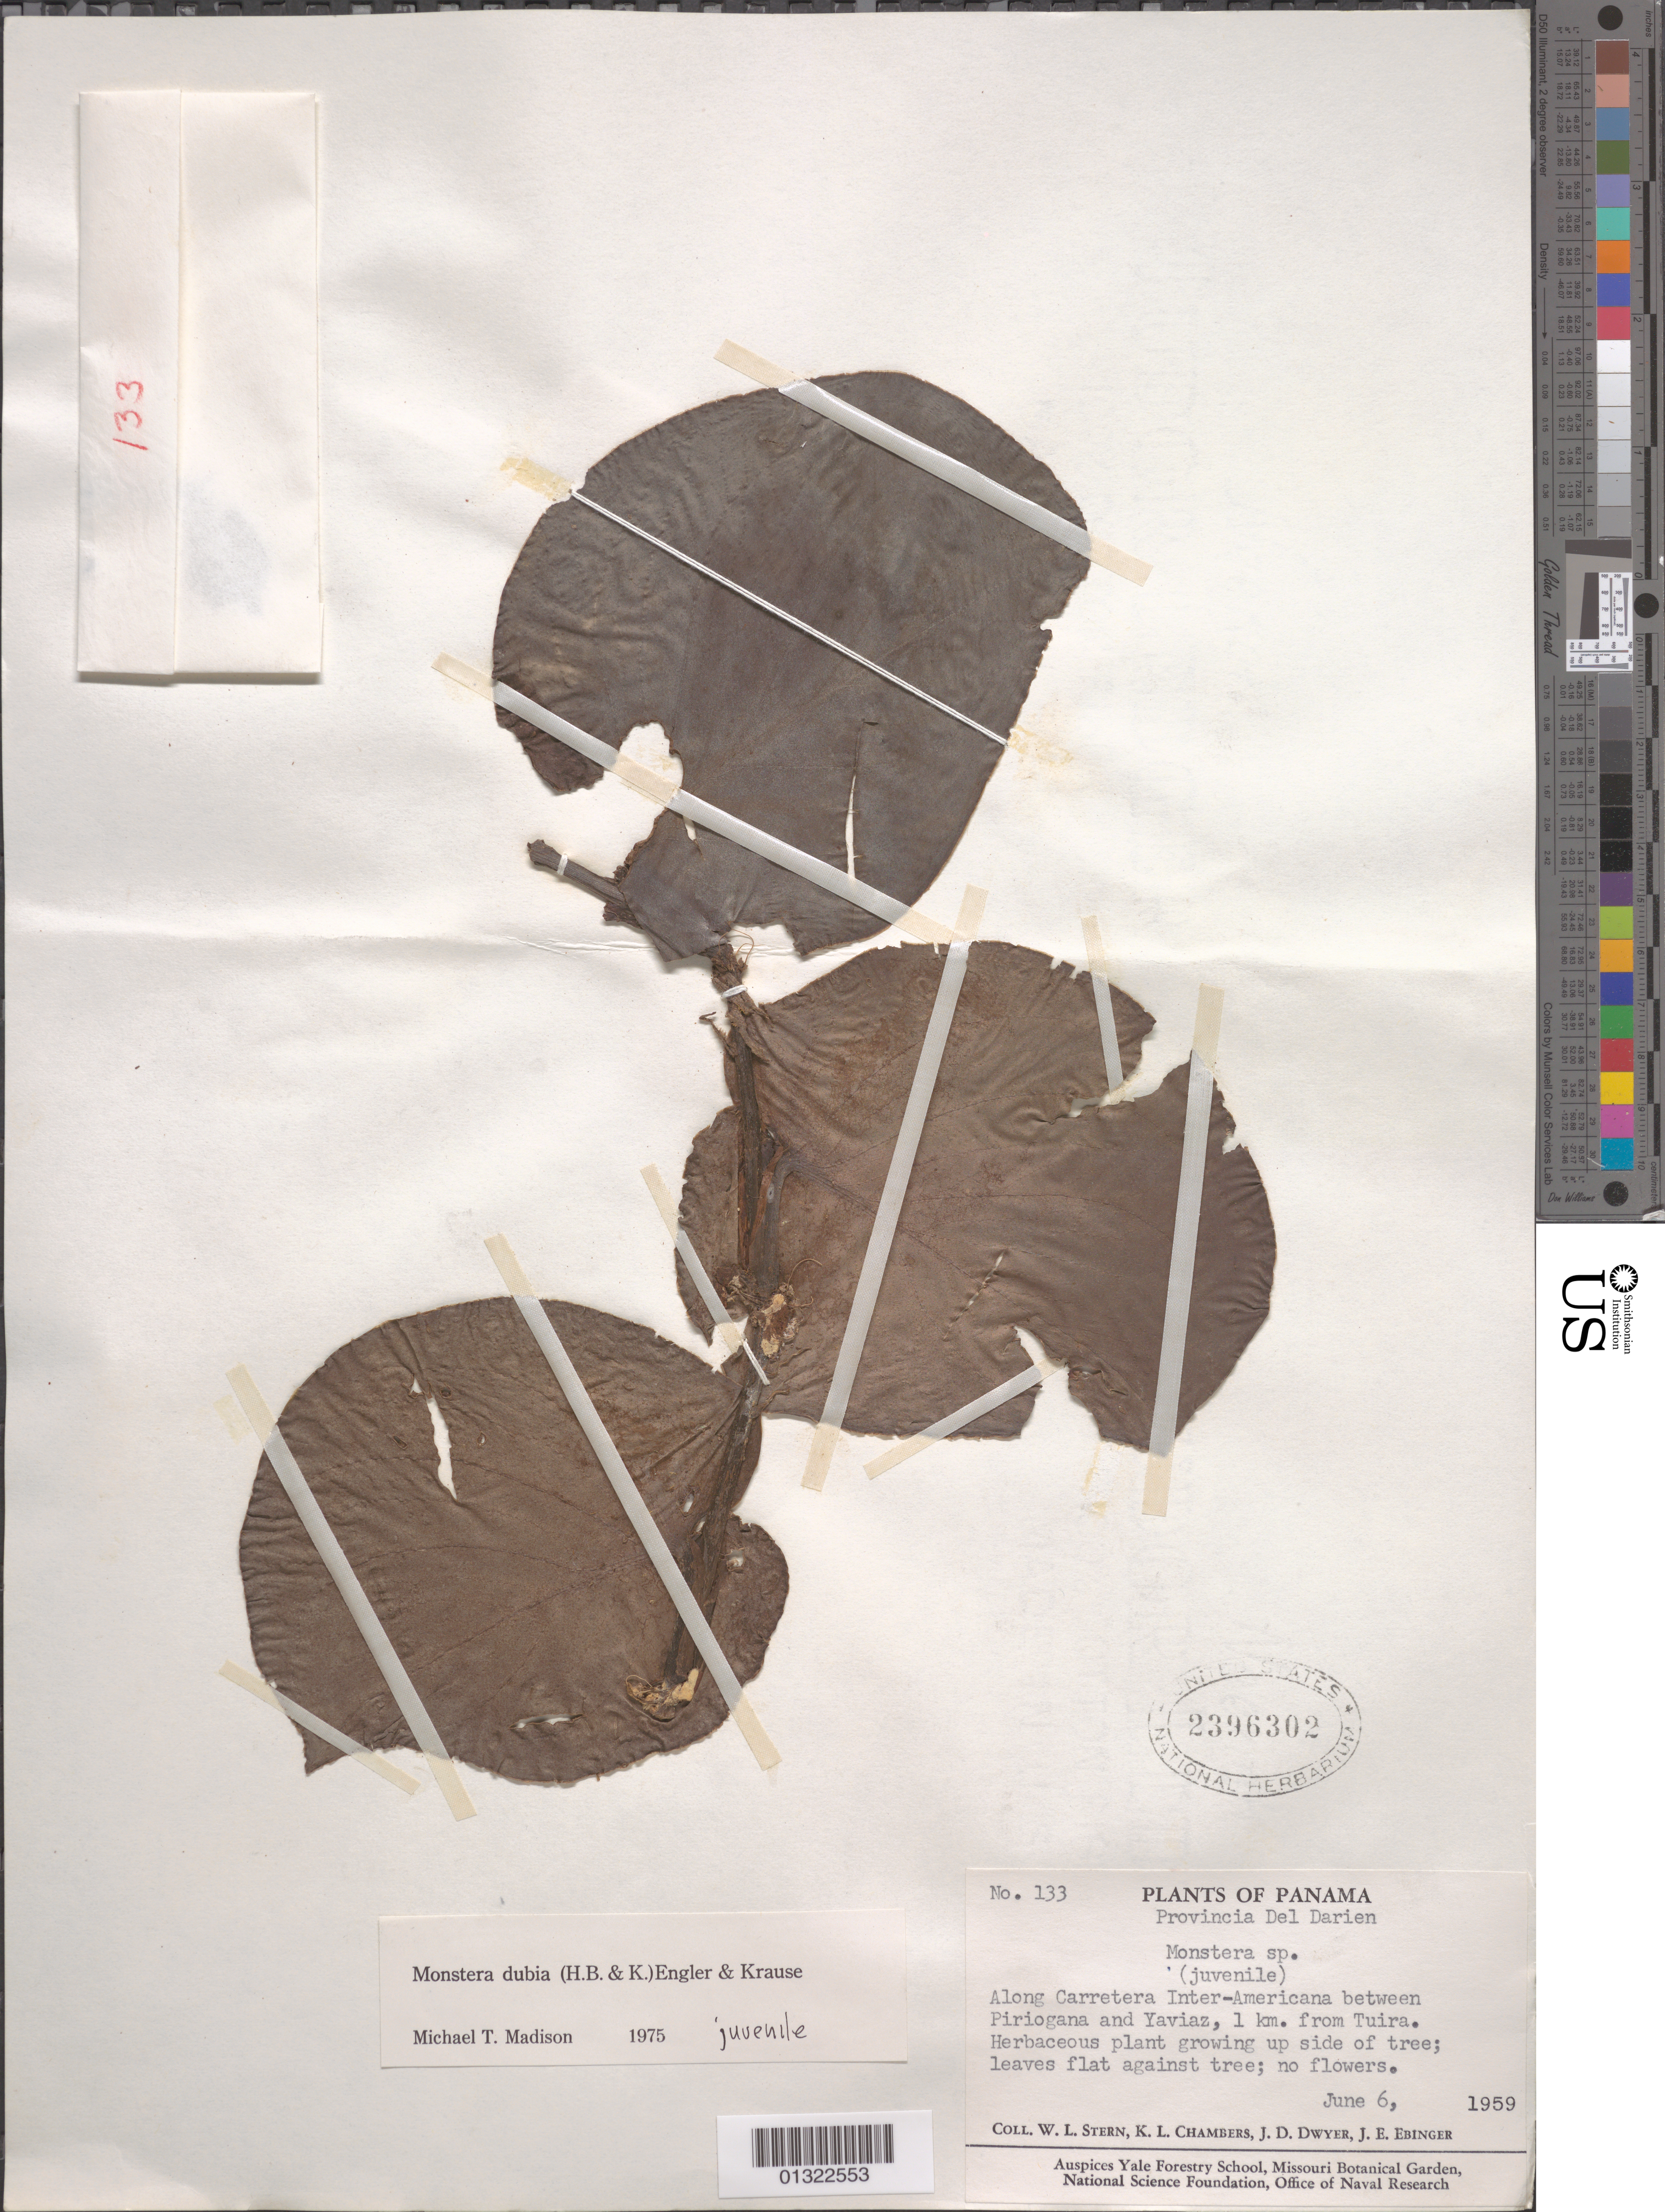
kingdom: Plantae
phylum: Tracheophyta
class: Liliopsida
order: Alismatales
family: Araceae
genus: Monstera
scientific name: Monstera dubia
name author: (Kunth) Engl. & K. Krause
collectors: W. L. Stern, K. Chambers, J. D. Dwyer & J. Ebinger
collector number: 133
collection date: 1959-06-06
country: Panama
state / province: Darien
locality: Along Carretera Inter-Americana between Piriogana and Yaviaz, 1 km. from Tuira.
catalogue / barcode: US 2396302